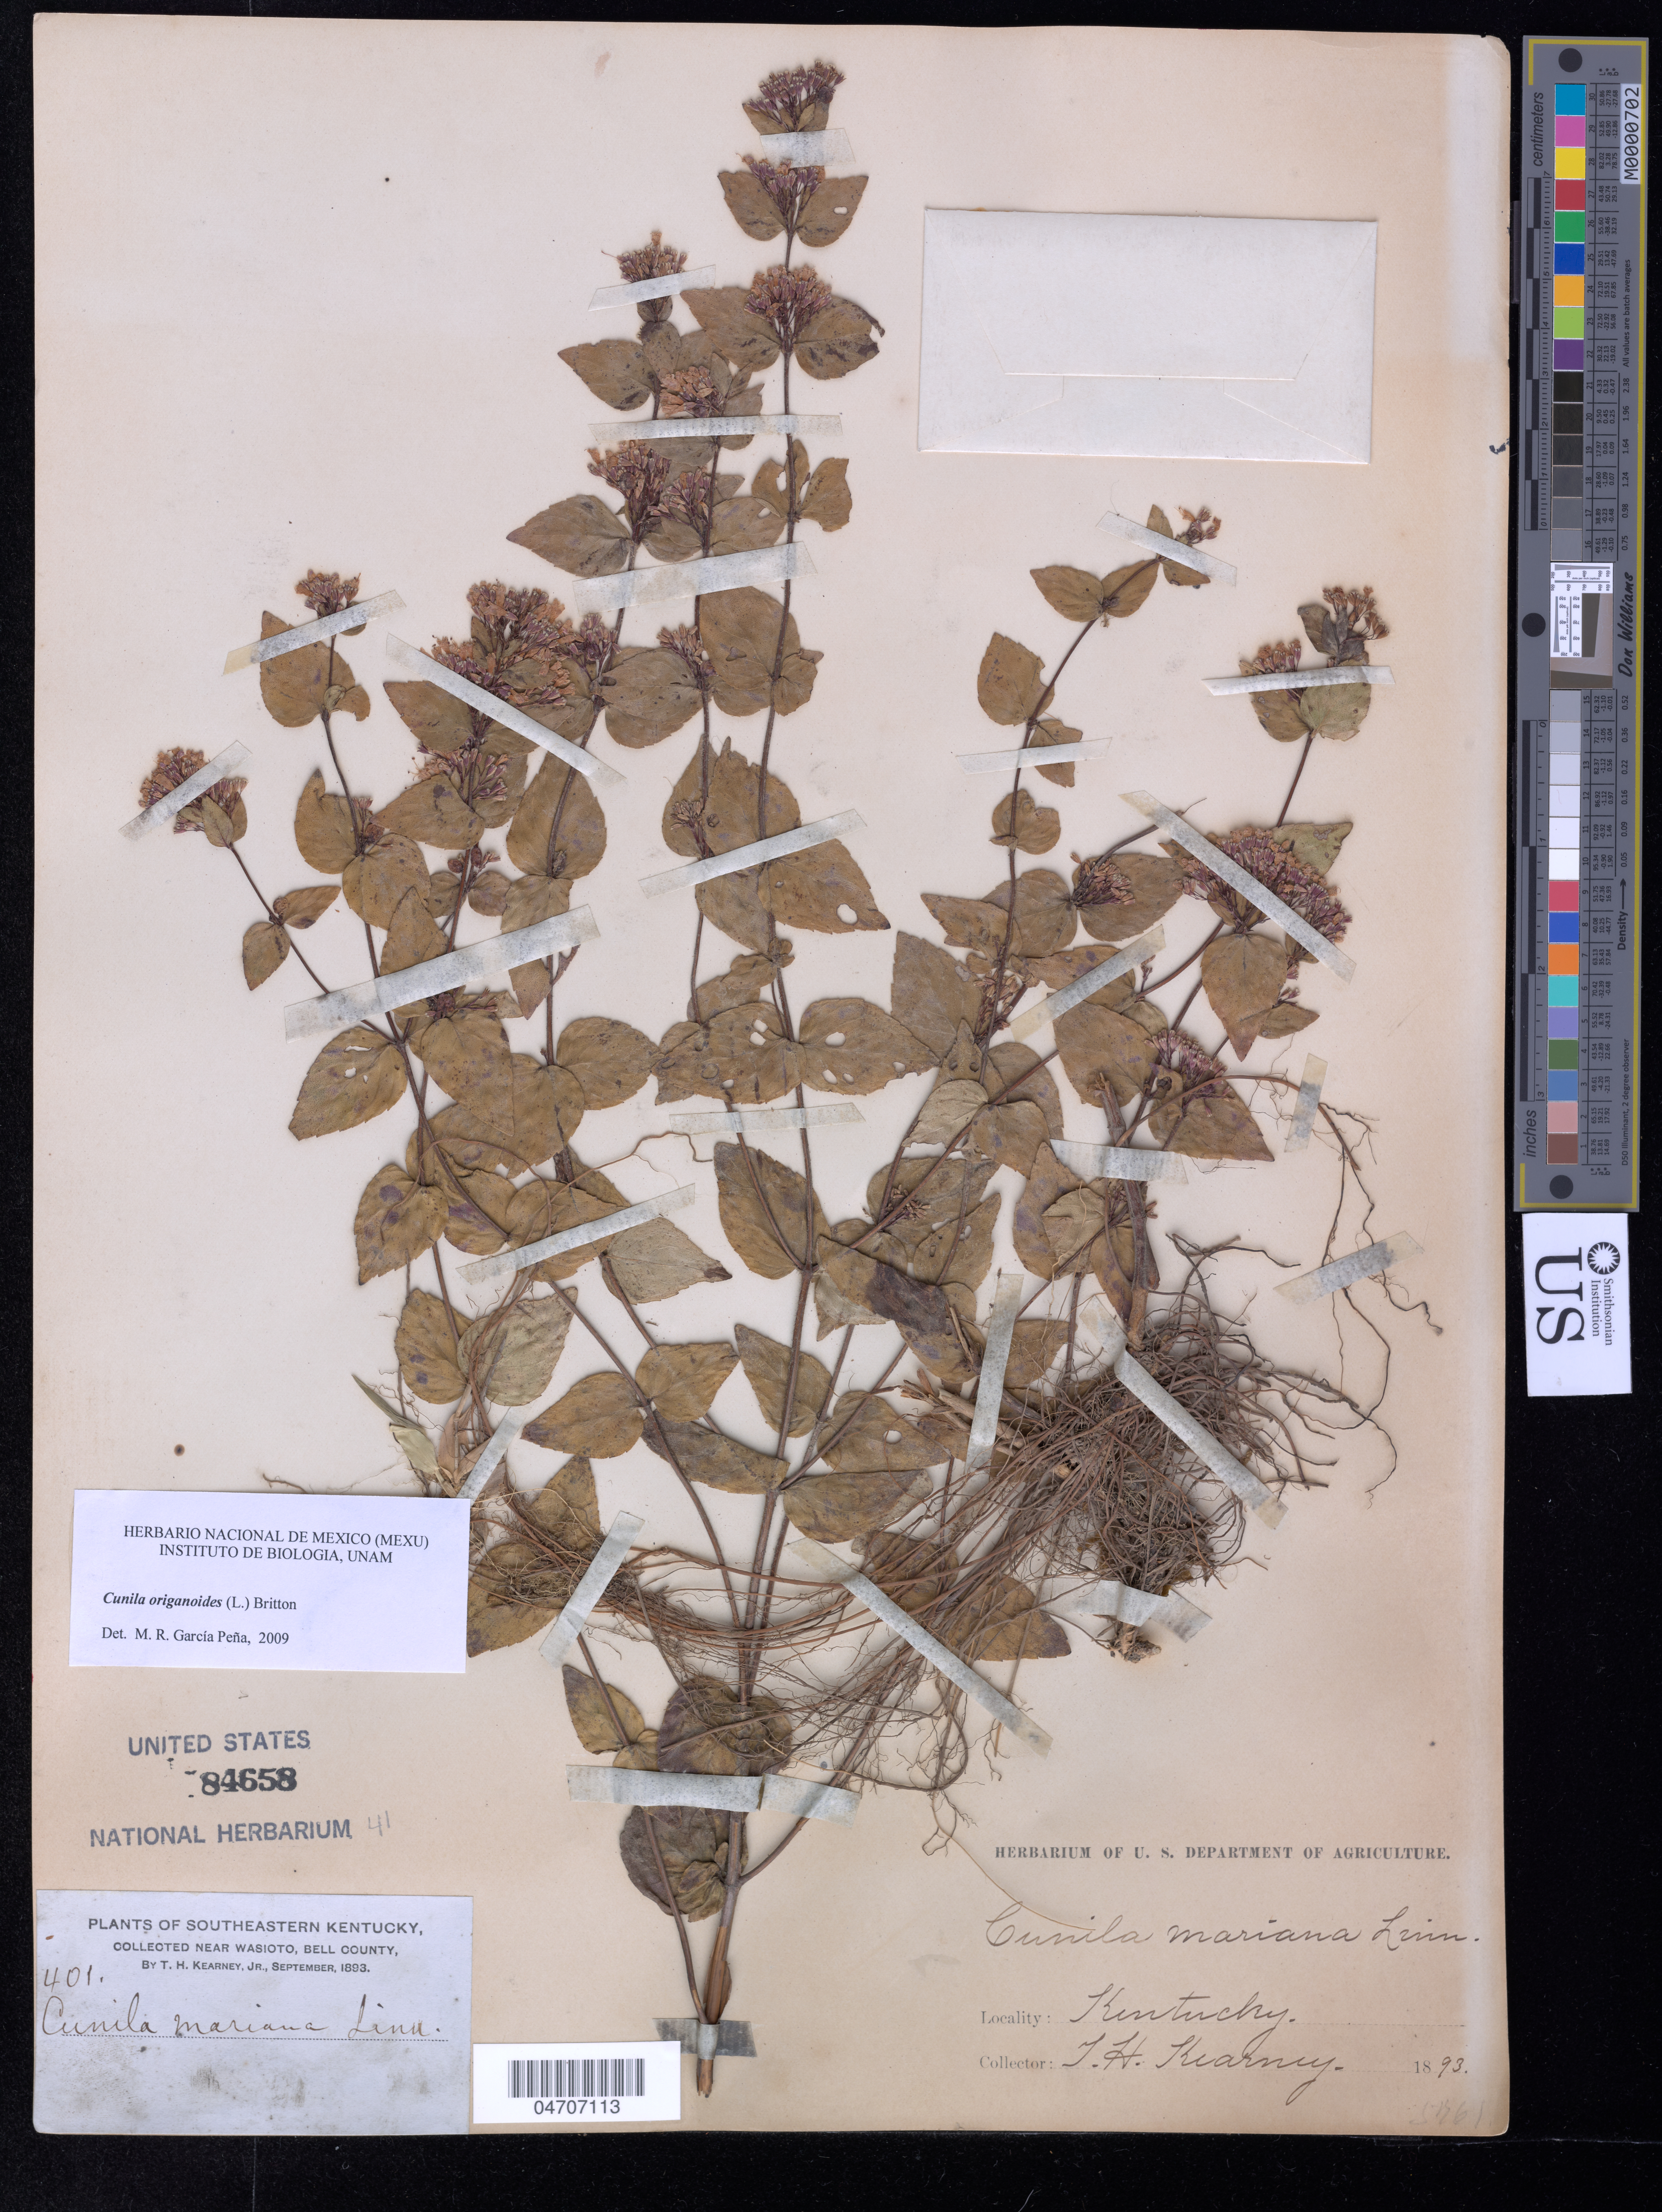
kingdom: Plantae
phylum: Tracheophyta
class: Magnoliopsida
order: Lamiales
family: Lamiaceae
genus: Cunila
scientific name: Cunila origanoides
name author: (L.) Britton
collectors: T. H. Kearney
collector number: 401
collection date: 1893-09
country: United States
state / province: Kentucky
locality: Southeastern Kentucky, near Wasioto, Bell County.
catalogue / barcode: US 84658